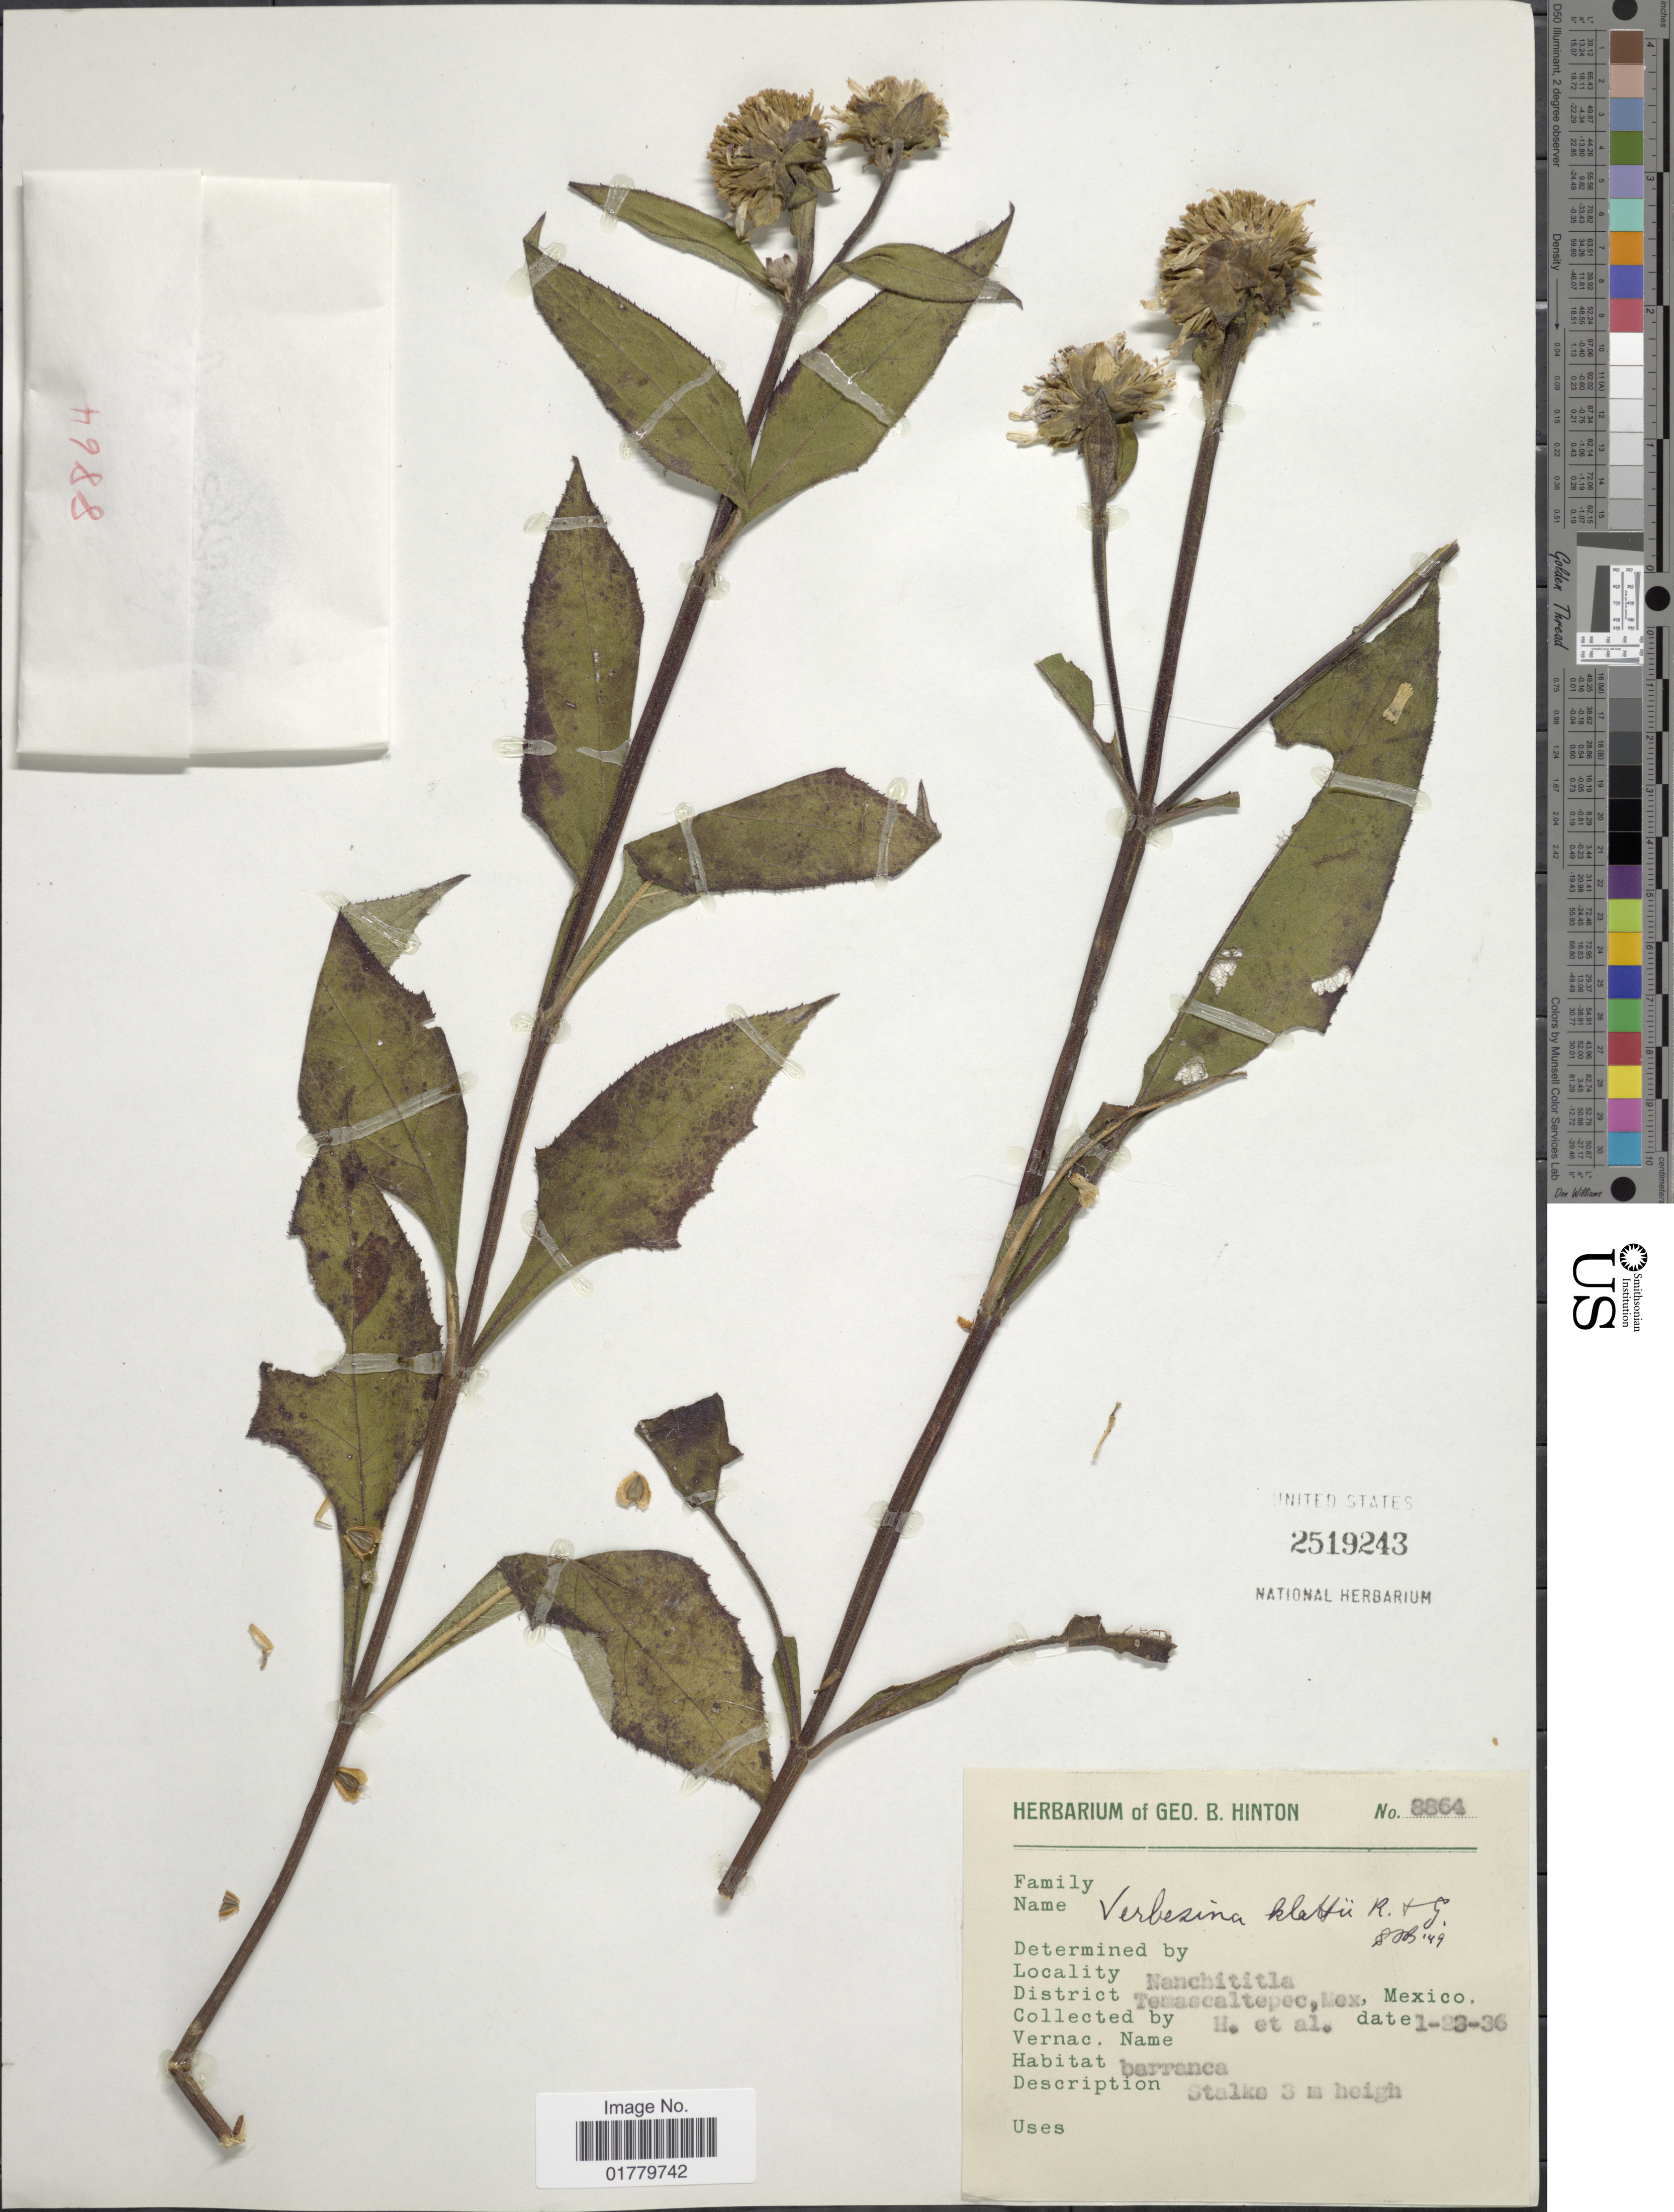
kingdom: Plantae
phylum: Tracheophyta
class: Magnoliopsida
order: Asterales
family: Asteraceae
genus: Verbesina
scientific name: Verbesina klattii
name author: B.L. Rob. & Greenm.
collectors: G. B. Hinton & et al.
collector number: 8864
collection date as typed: Transcribed d/m/y: 23/1/36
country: Mexico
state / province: México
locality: Nanchititla. District Temascaltepec, Mex., Mexico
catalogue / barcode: US 2519243